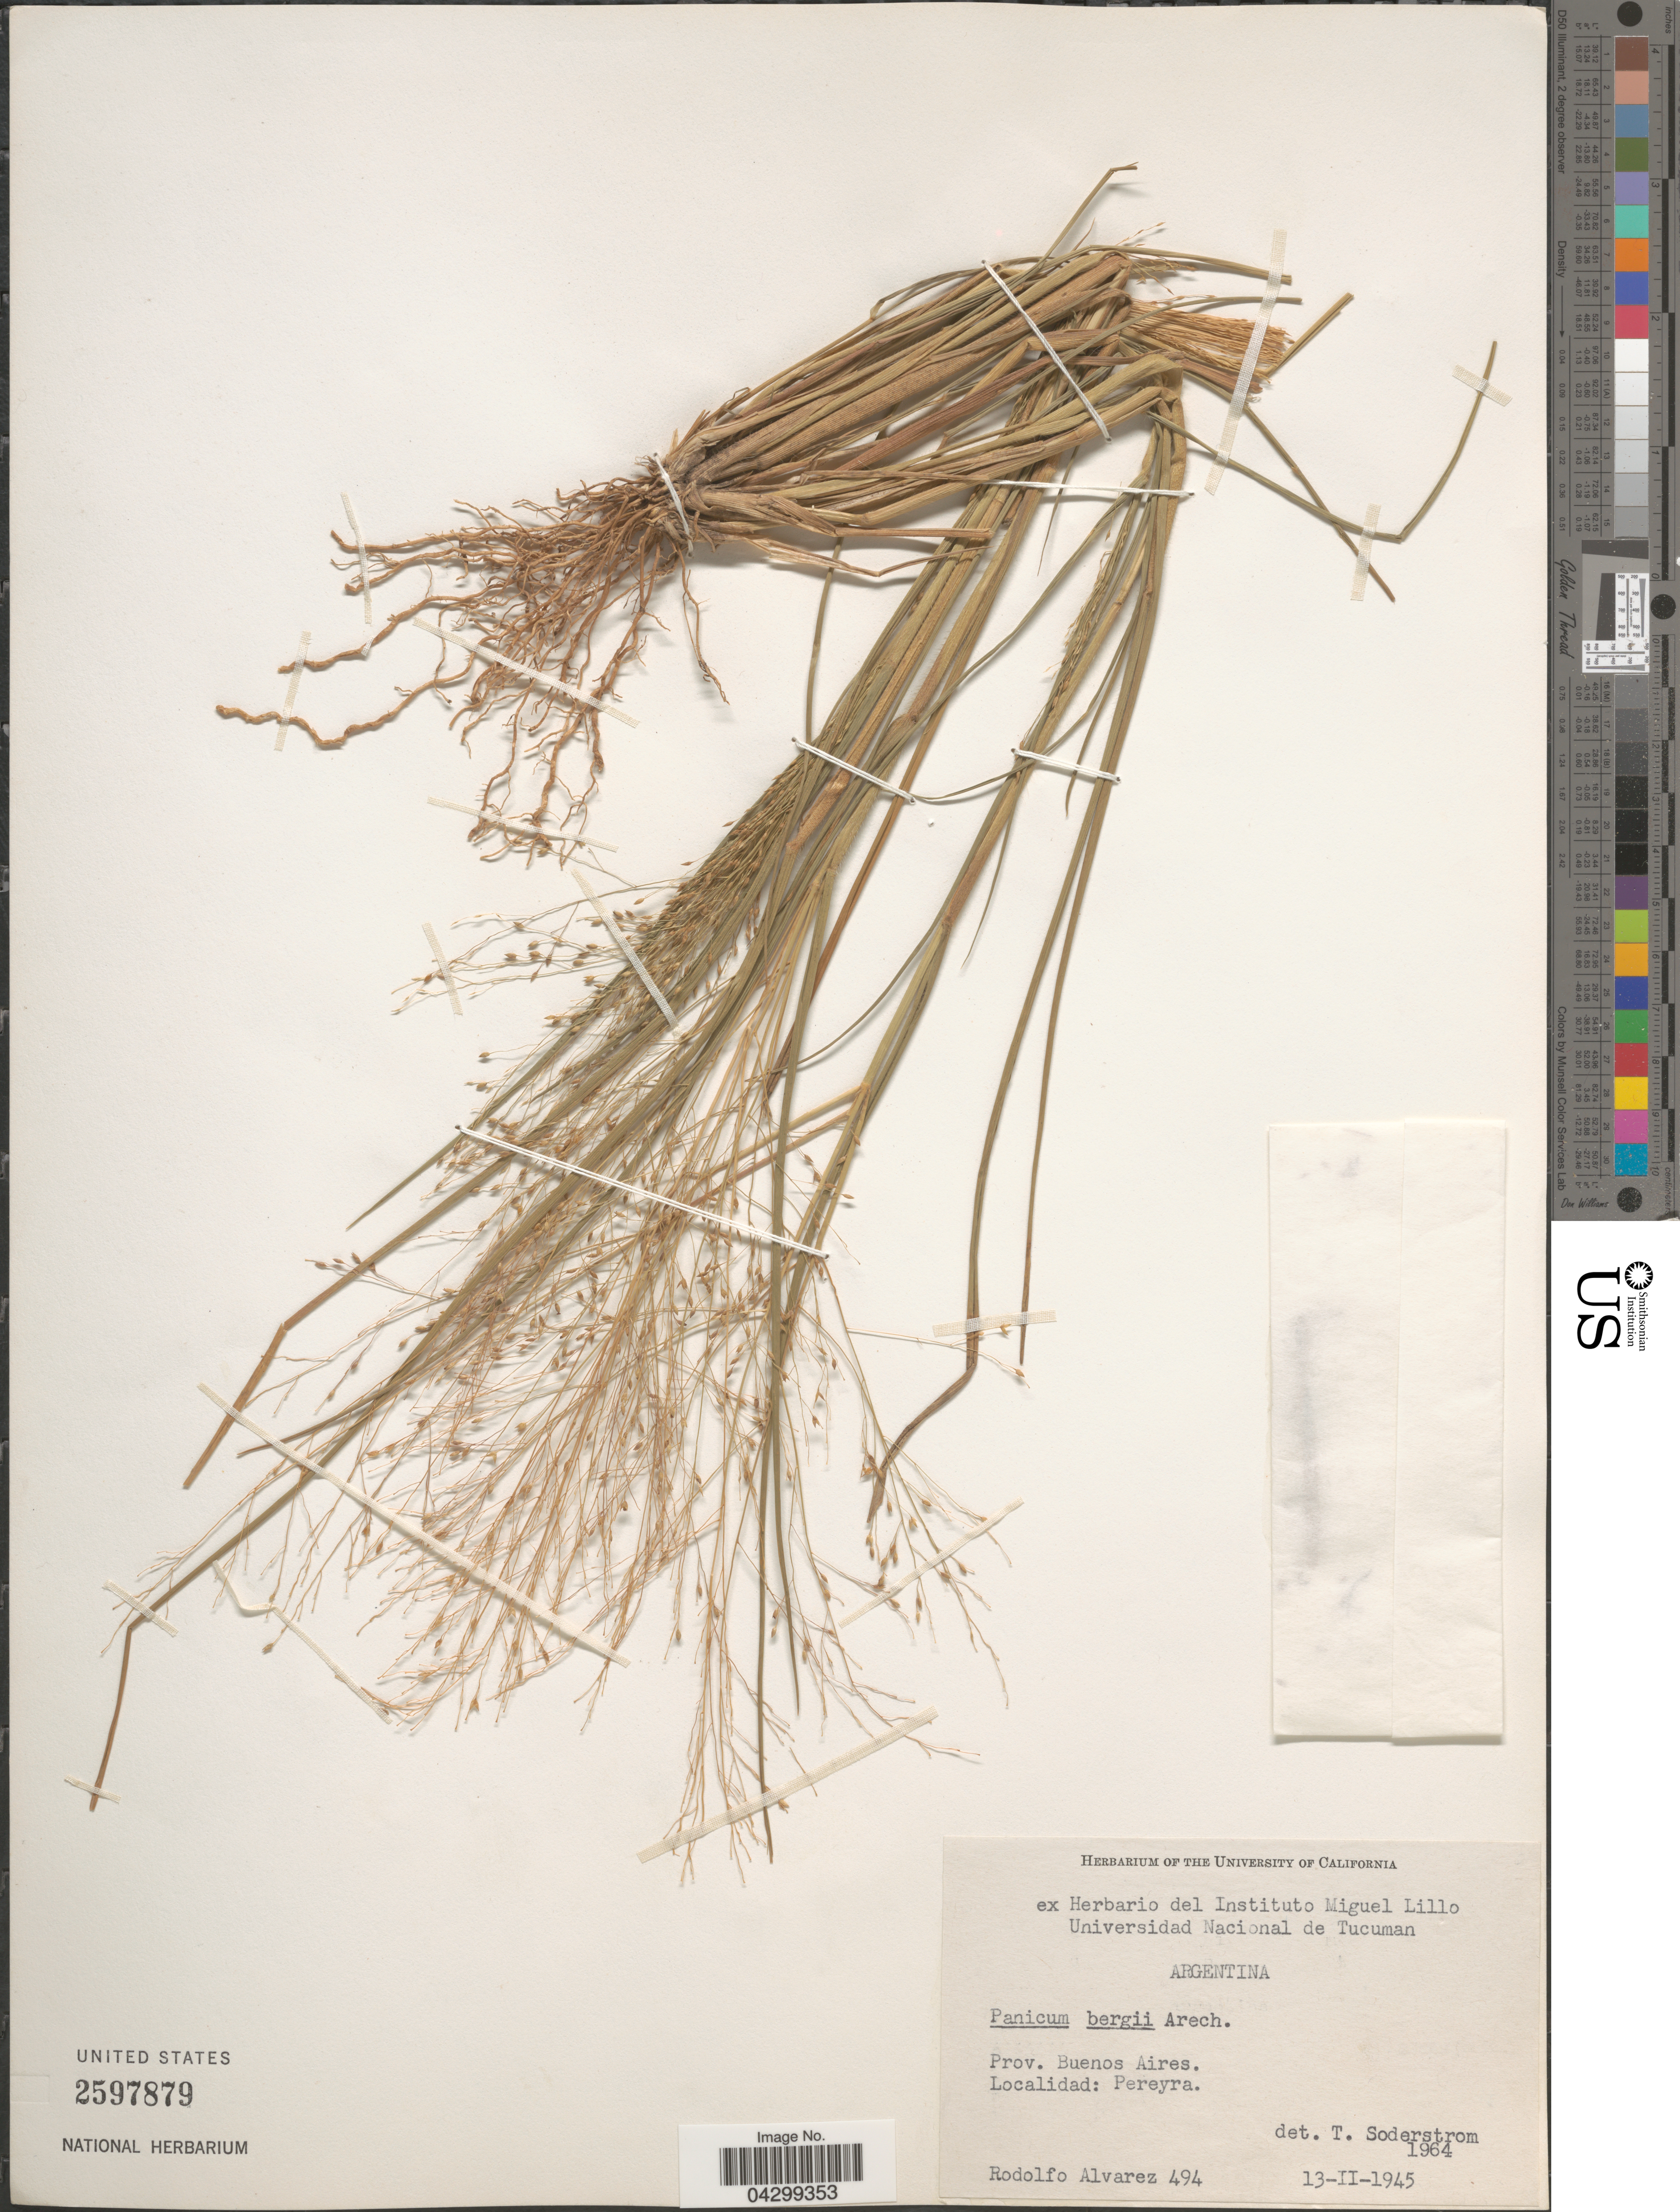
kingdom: Plantae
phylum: Tracheophyta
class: Liliopsida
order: Poales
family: Poaceae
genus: Panicum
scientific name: Panicum bergii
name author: Arechav.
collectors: R. Álvarez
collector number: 494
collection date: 1945-02-13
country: Argentina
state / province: Buenos Aires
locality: Pereyra.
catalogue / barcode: US 2597879